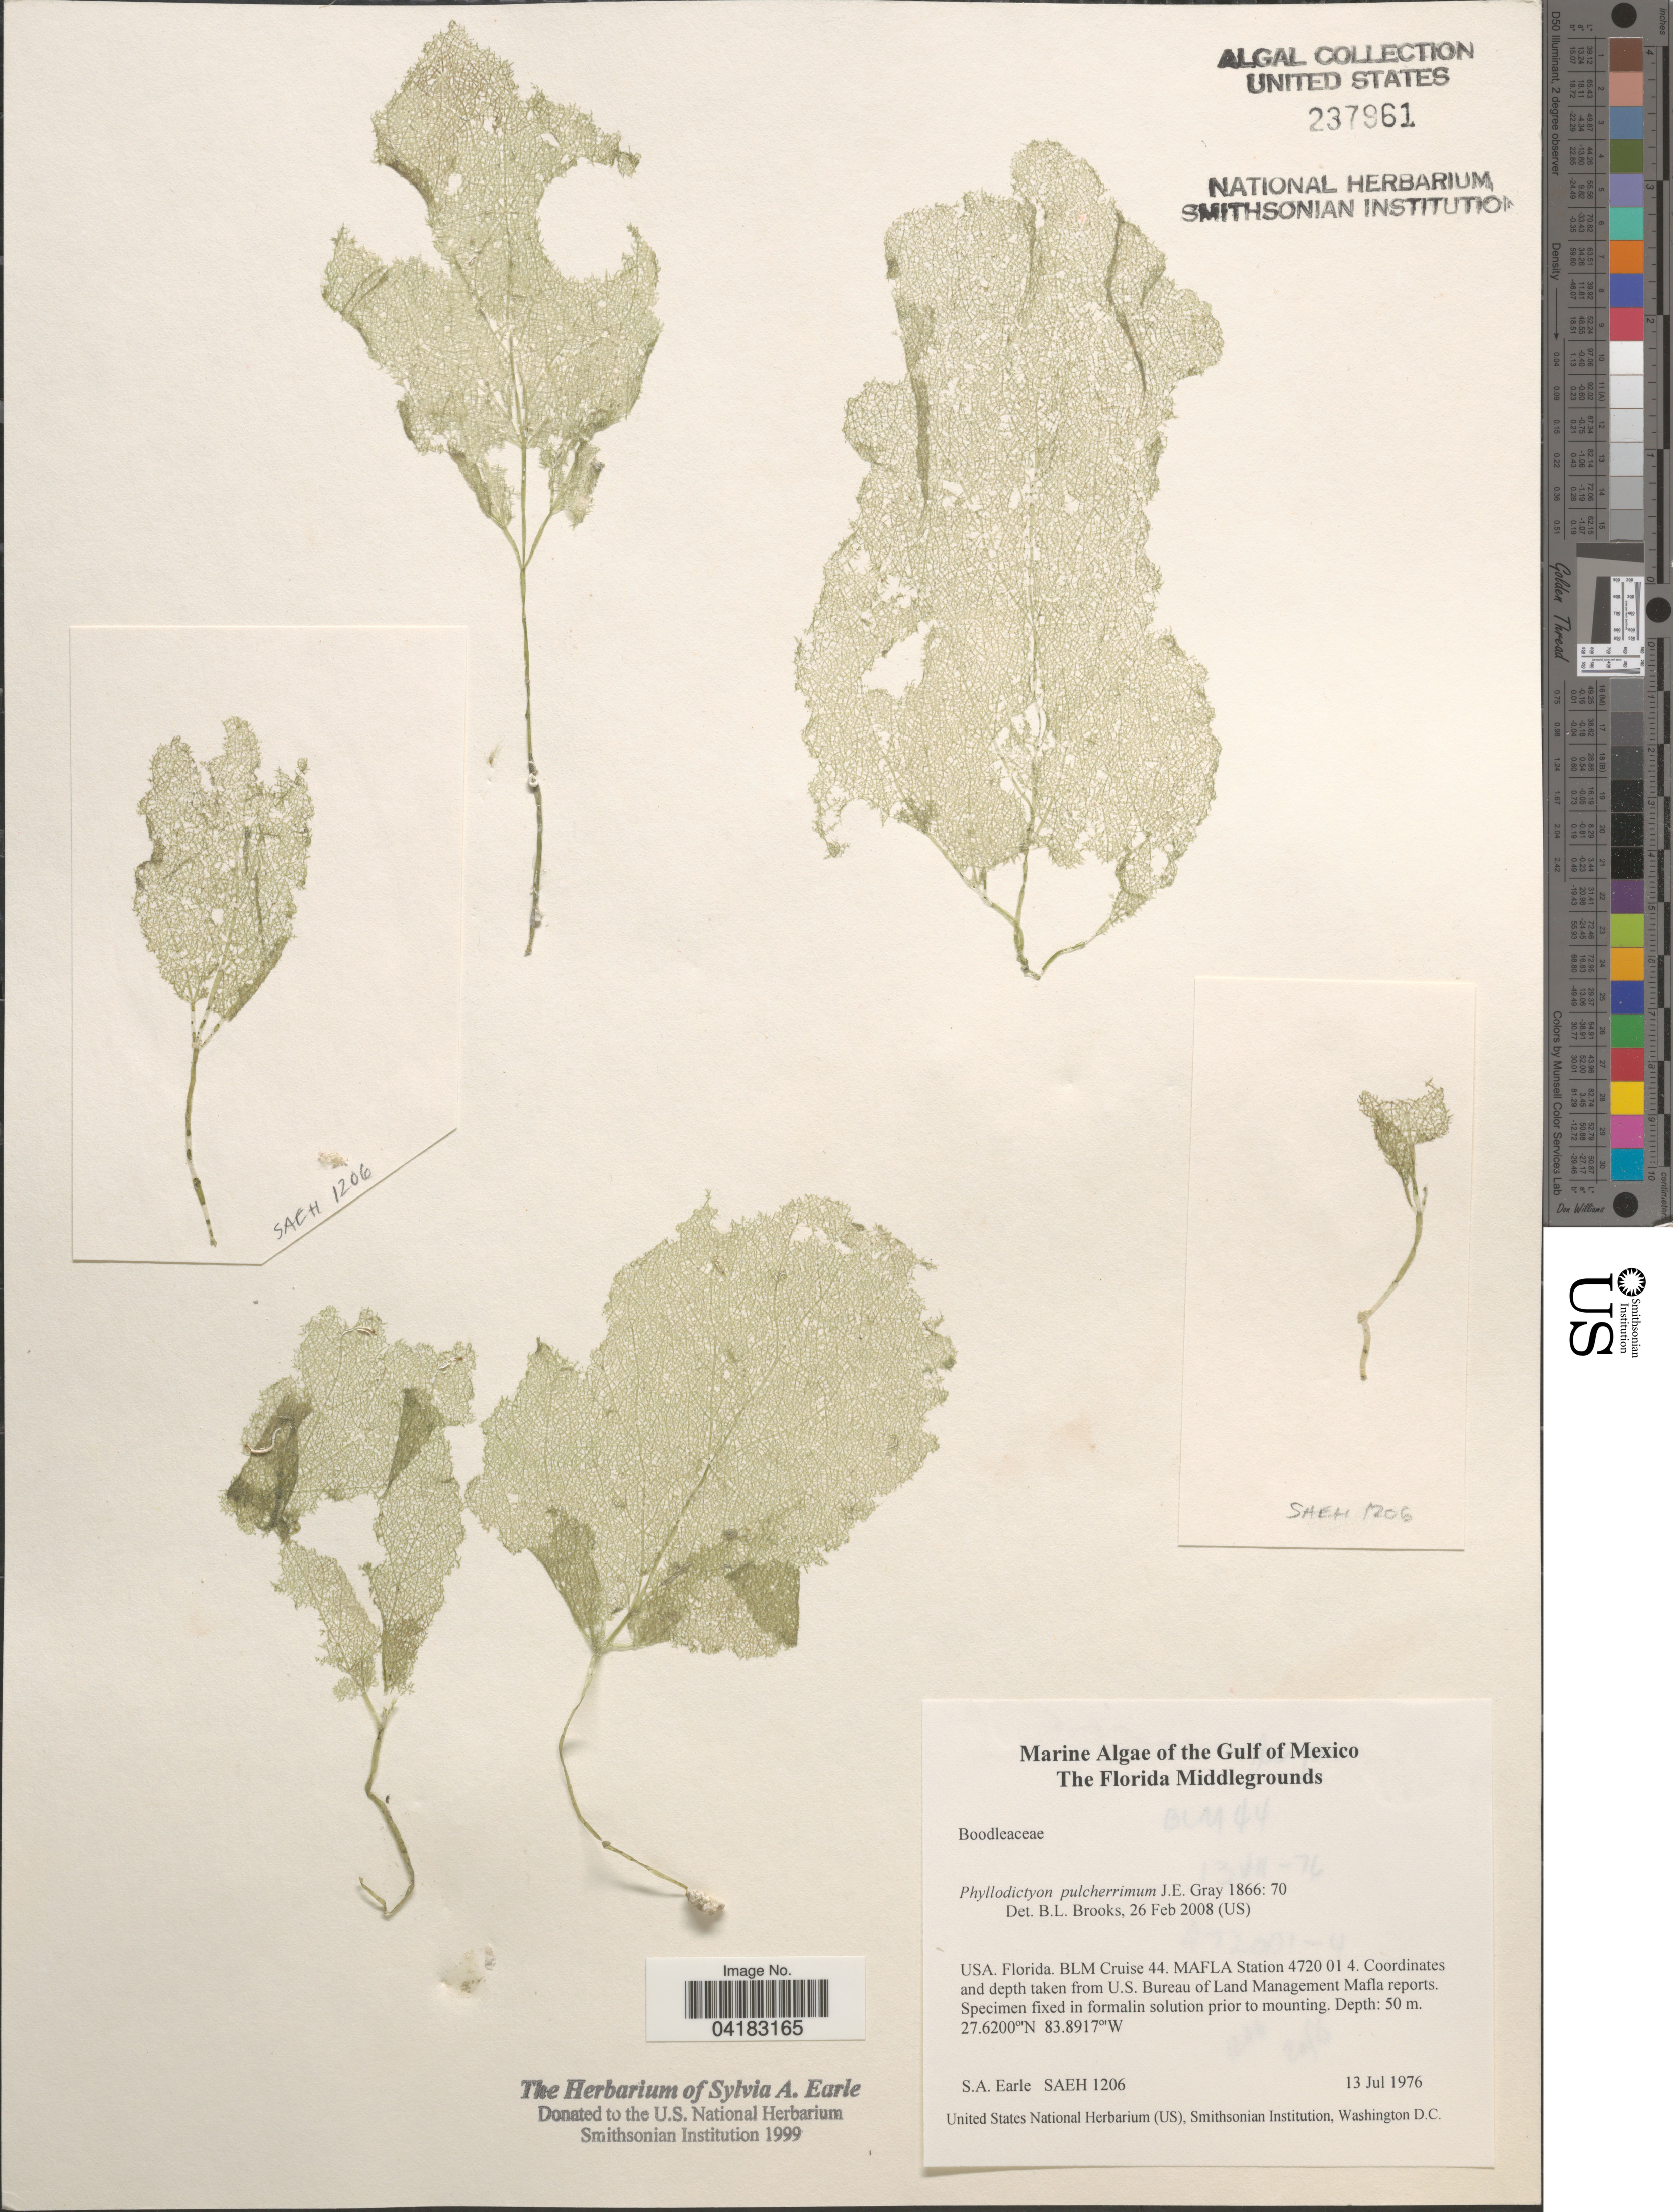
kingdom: Plantae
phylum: Chlorophyta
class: Ulvophyceae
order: Siphonocladales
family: Boodleaceae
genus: Phyllodictyon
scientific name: Phyllodictyon pulcherrimum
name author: J.E. Gray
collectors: S. A. Earle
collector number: SAEH1206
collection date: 1976-07-13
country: United States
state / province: Florida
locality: Gulf of Mexico. The Florida Middlegrounds. BLM Cruise 44. MAFLA Station 4720 01 4.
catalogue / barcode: US 237961